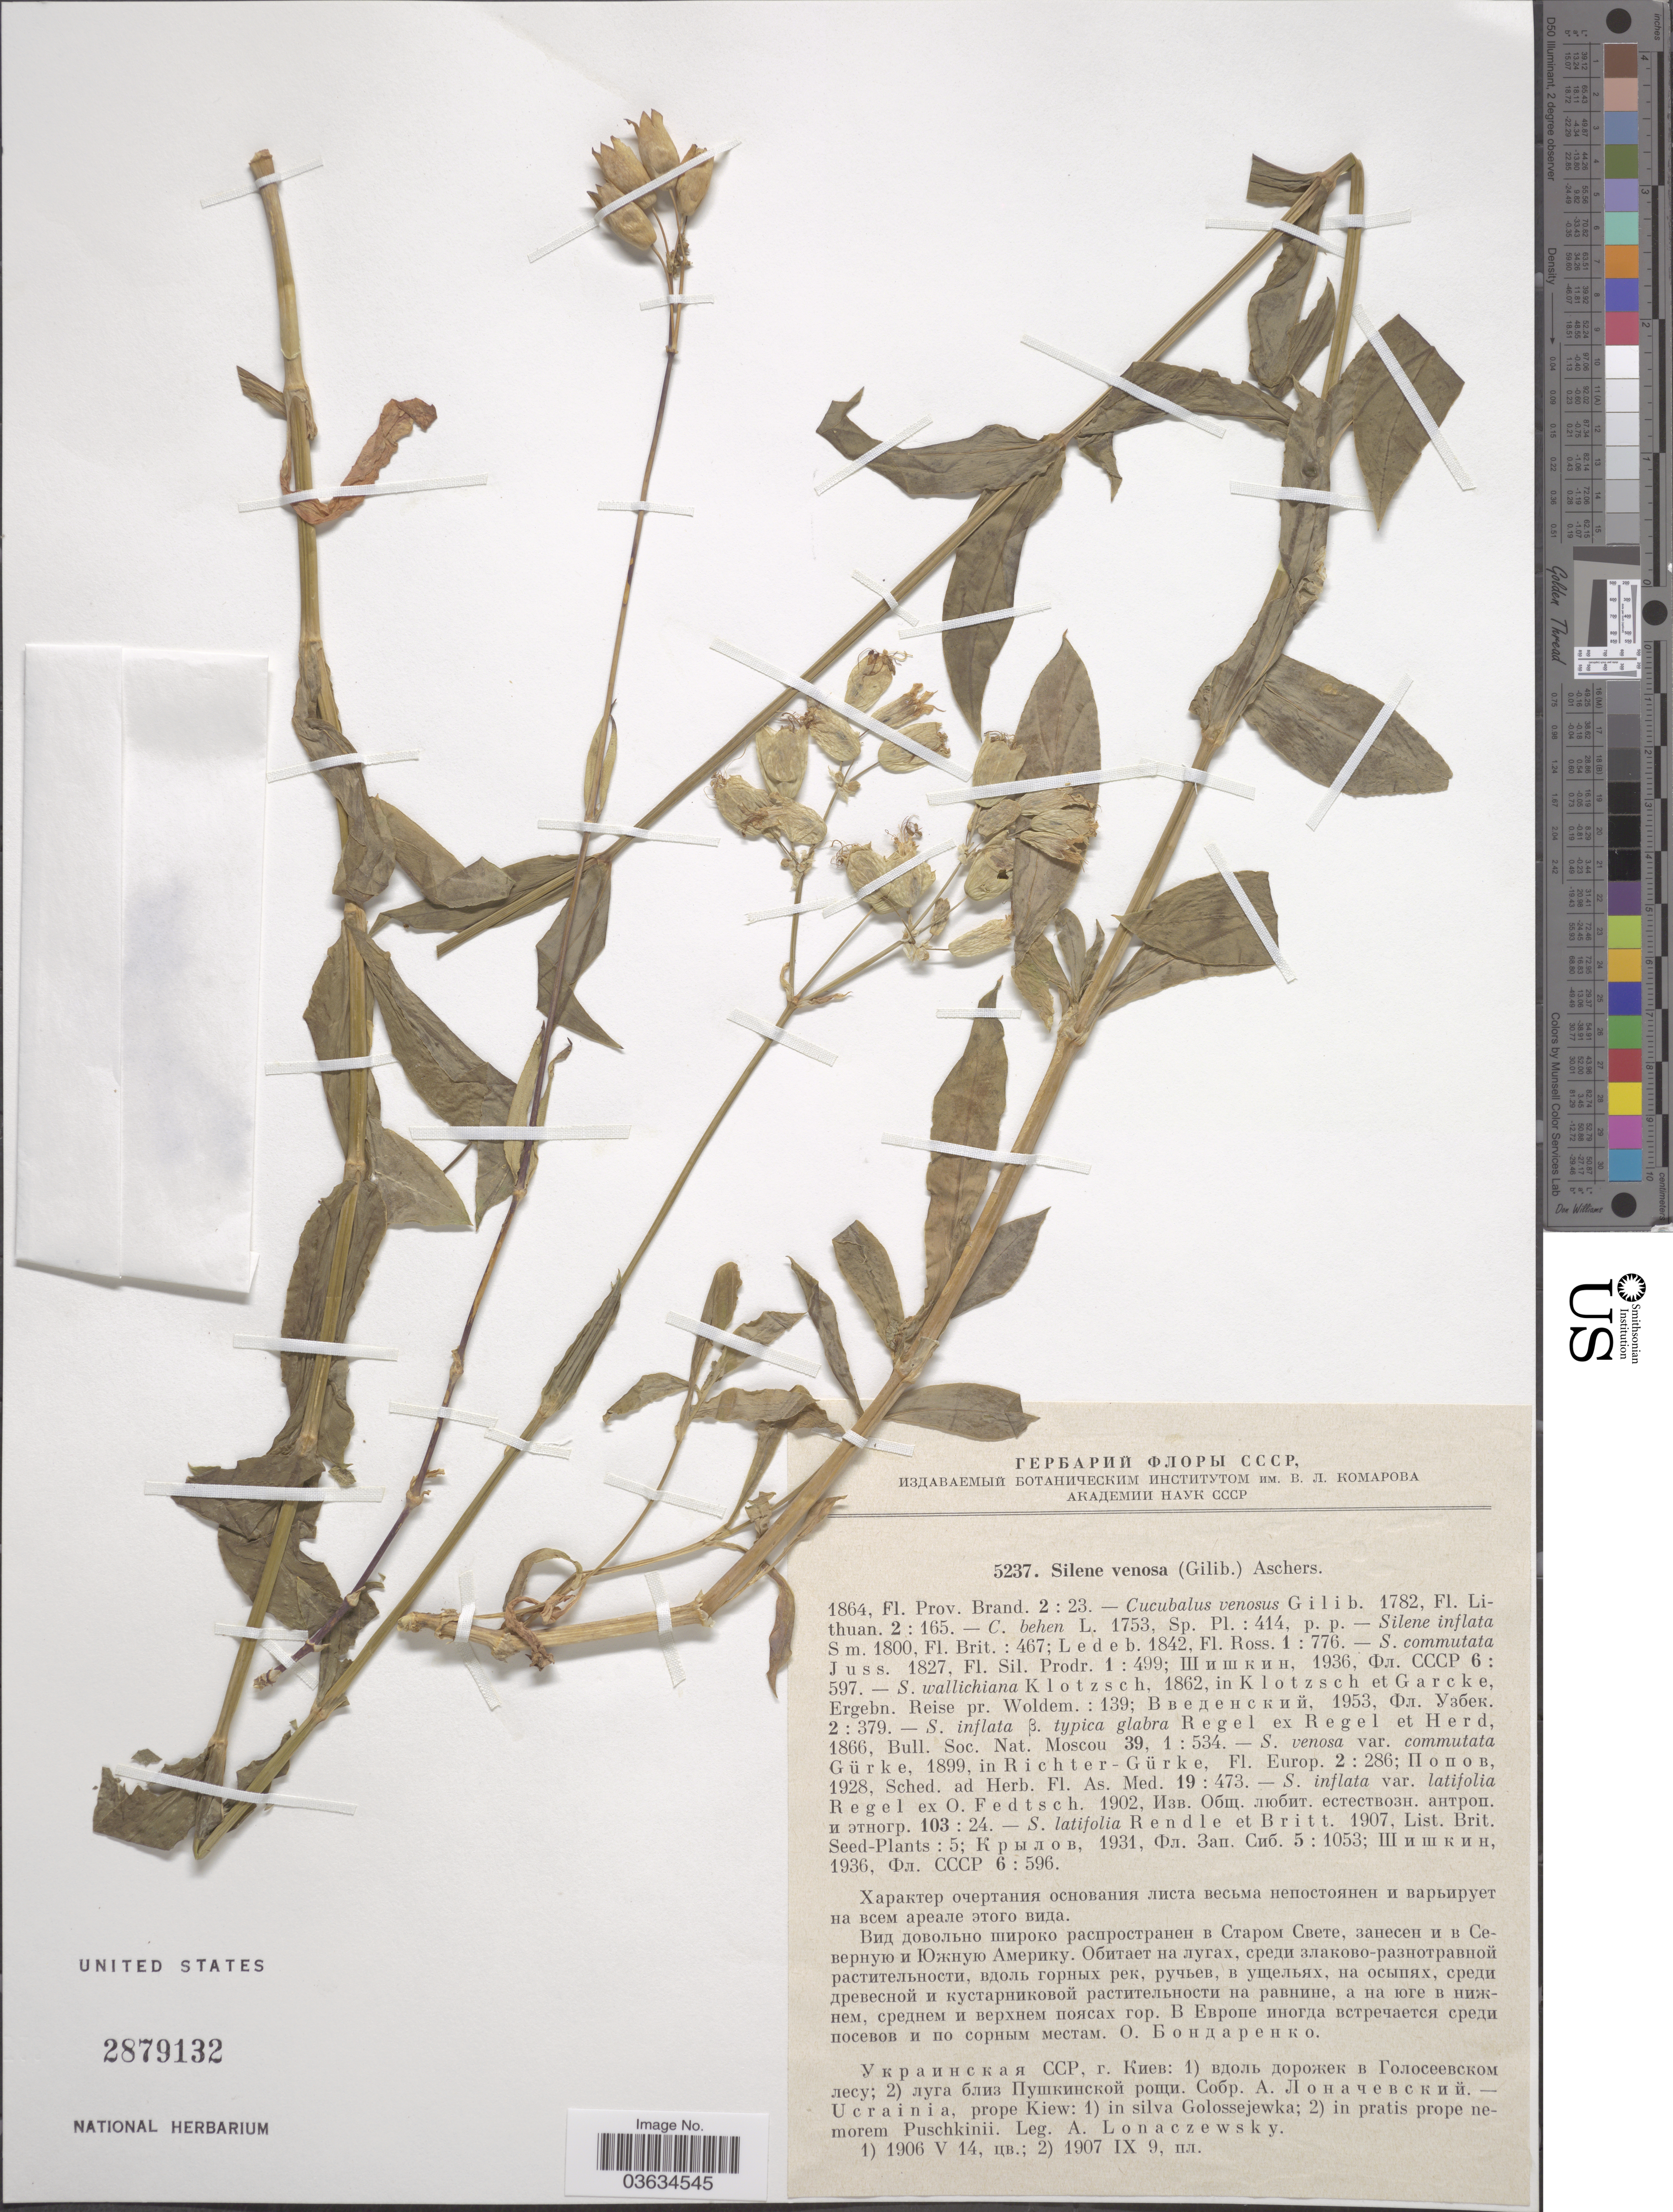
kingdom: Plantae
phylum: Tracheophyta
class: Magnoliopsida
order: Caryophyllales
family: Caryophyllaceae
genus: Silene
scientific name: Silene venosa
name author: Asch.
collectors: A. Lonatschewskij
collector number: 5237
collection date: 1906-05-14/1907-09-09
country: Ukraine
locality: Prope Kiew: 1) in silva Golossejewka; 2) in pratis prope nemorem Puschkinii.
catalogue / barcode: US 2879132